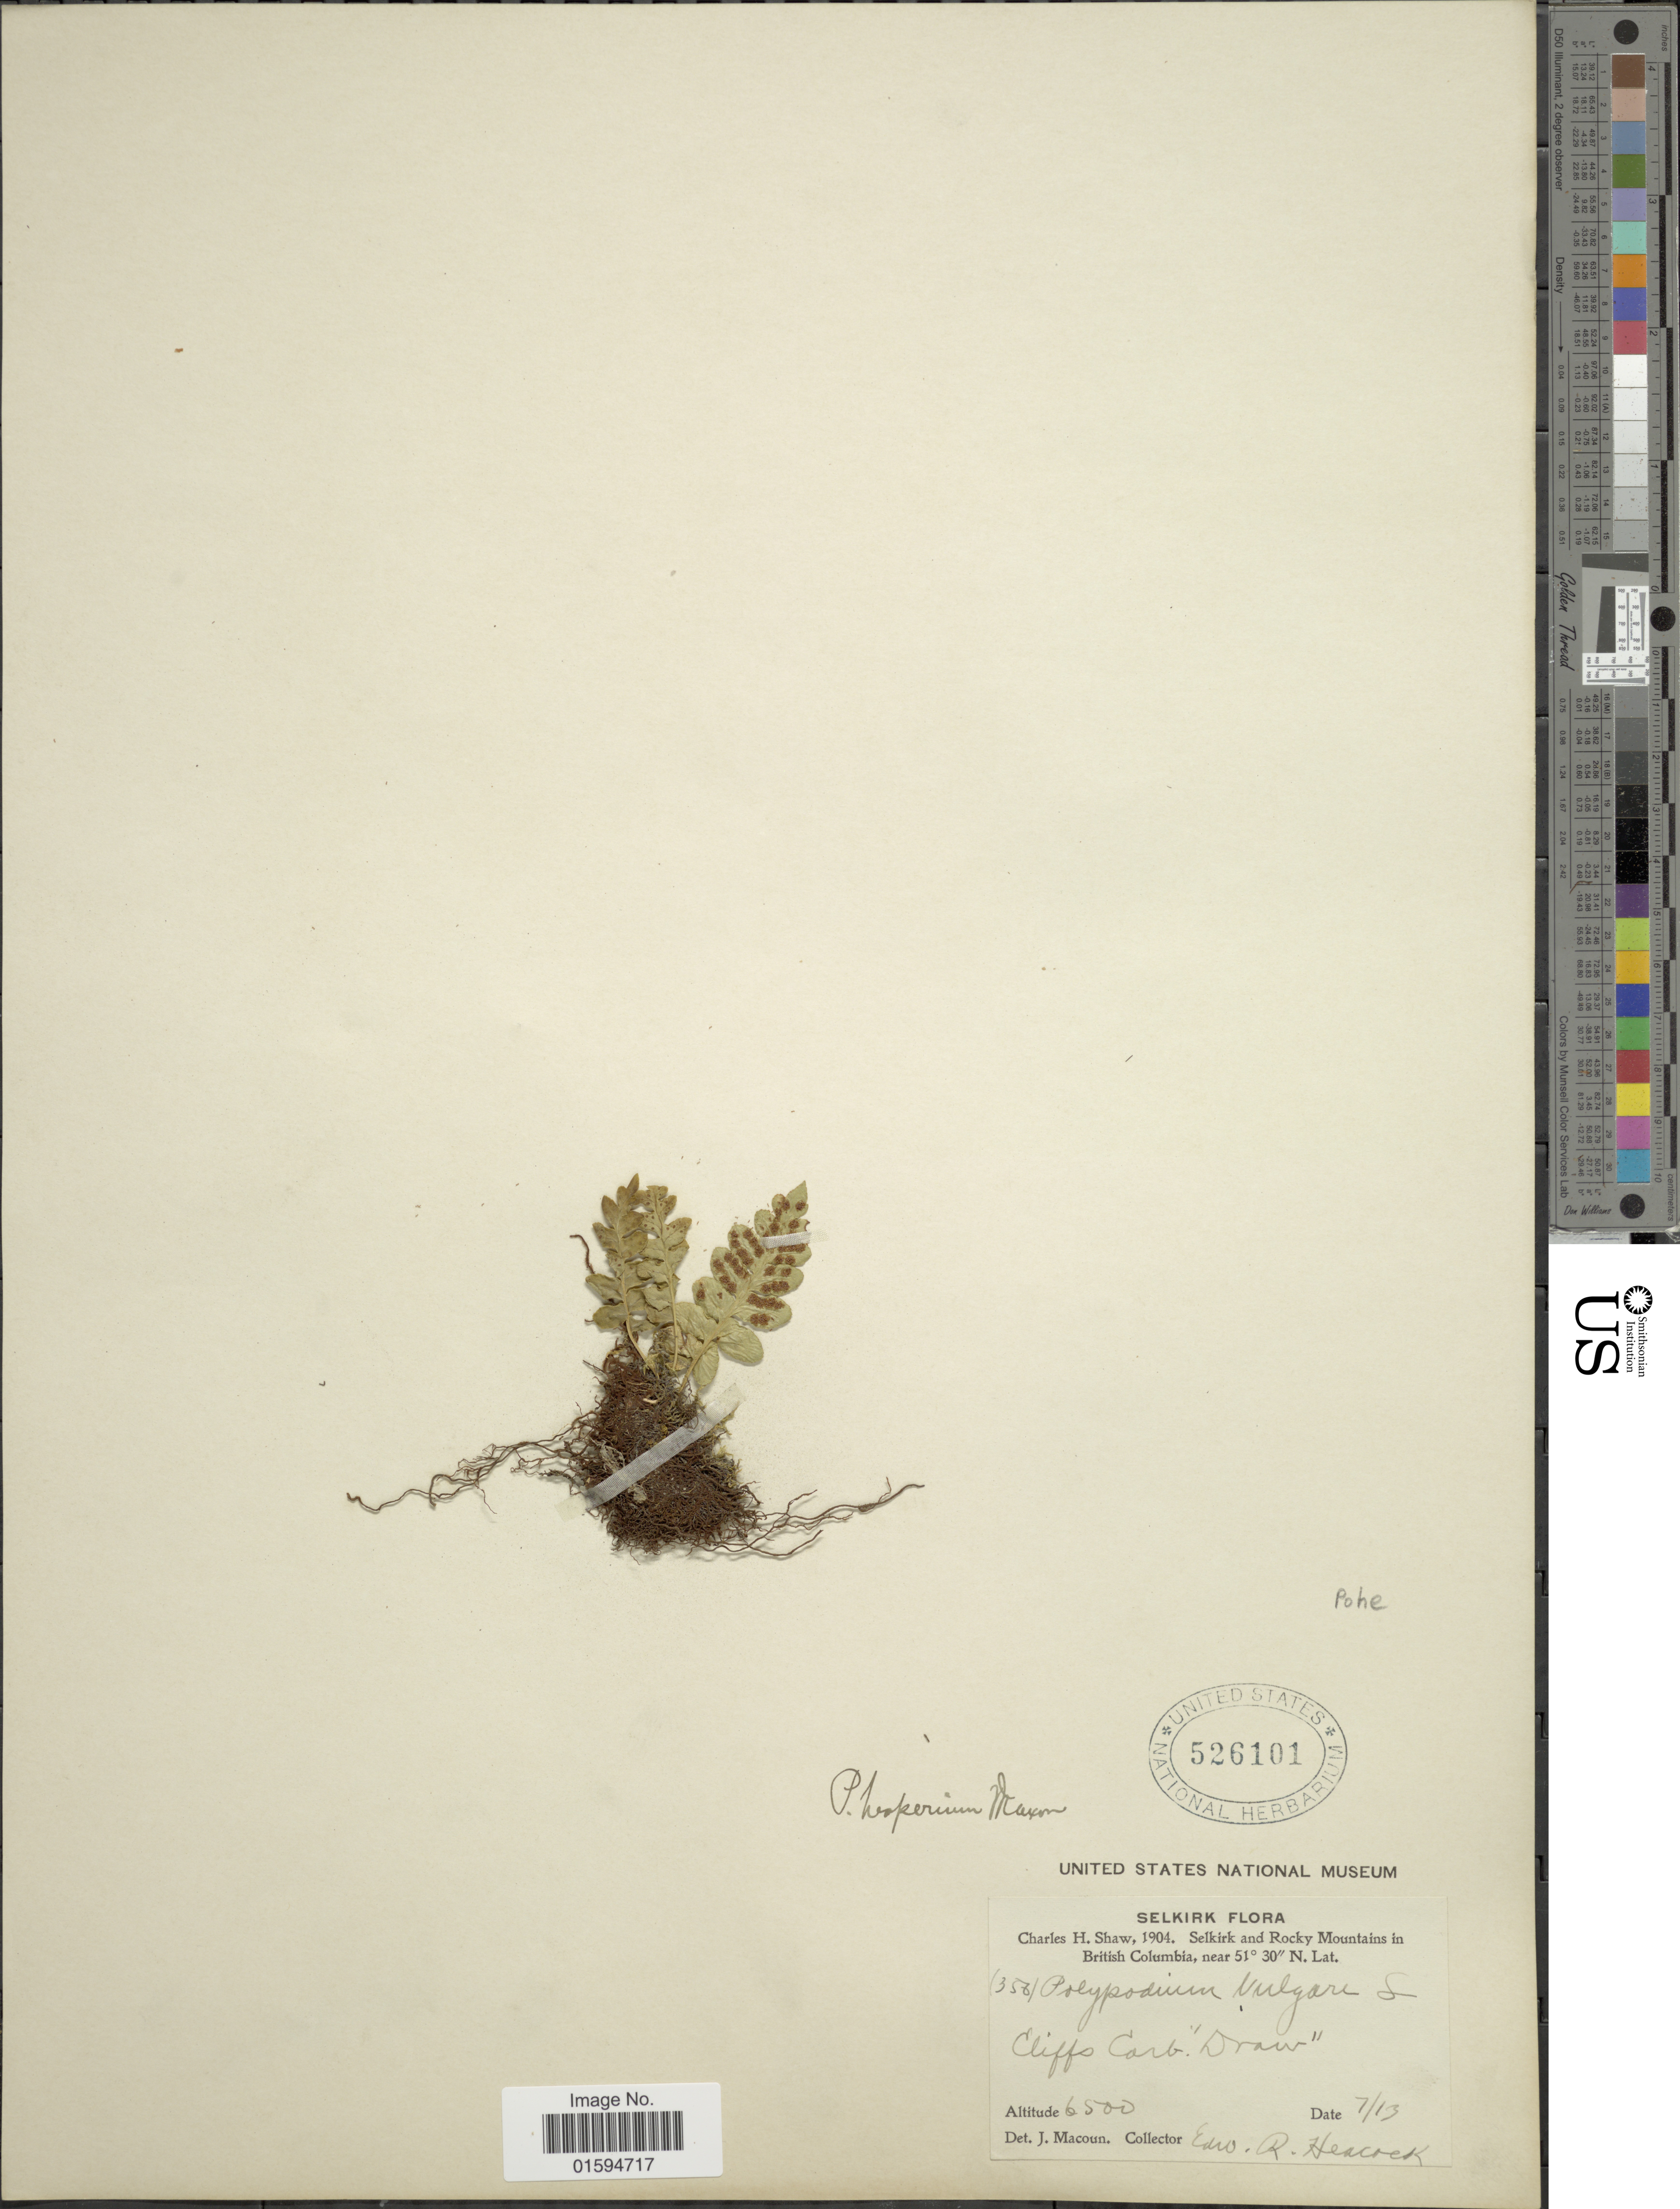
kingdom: Plantae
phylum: Tracheophyta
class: Polypodiopsida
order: Polypodiales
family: Polypodiaceae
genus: Polypodium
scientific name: Polypodium hesperium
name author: Maxon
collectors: E. Heacock & C. H. Shaw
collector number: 356*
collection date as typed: Transcribed d/m/y: /7/13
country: Canada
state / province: British Columbia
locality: Selkirk and Rocky Mountains, Cliffs Carb Draw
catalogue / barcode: US 526101